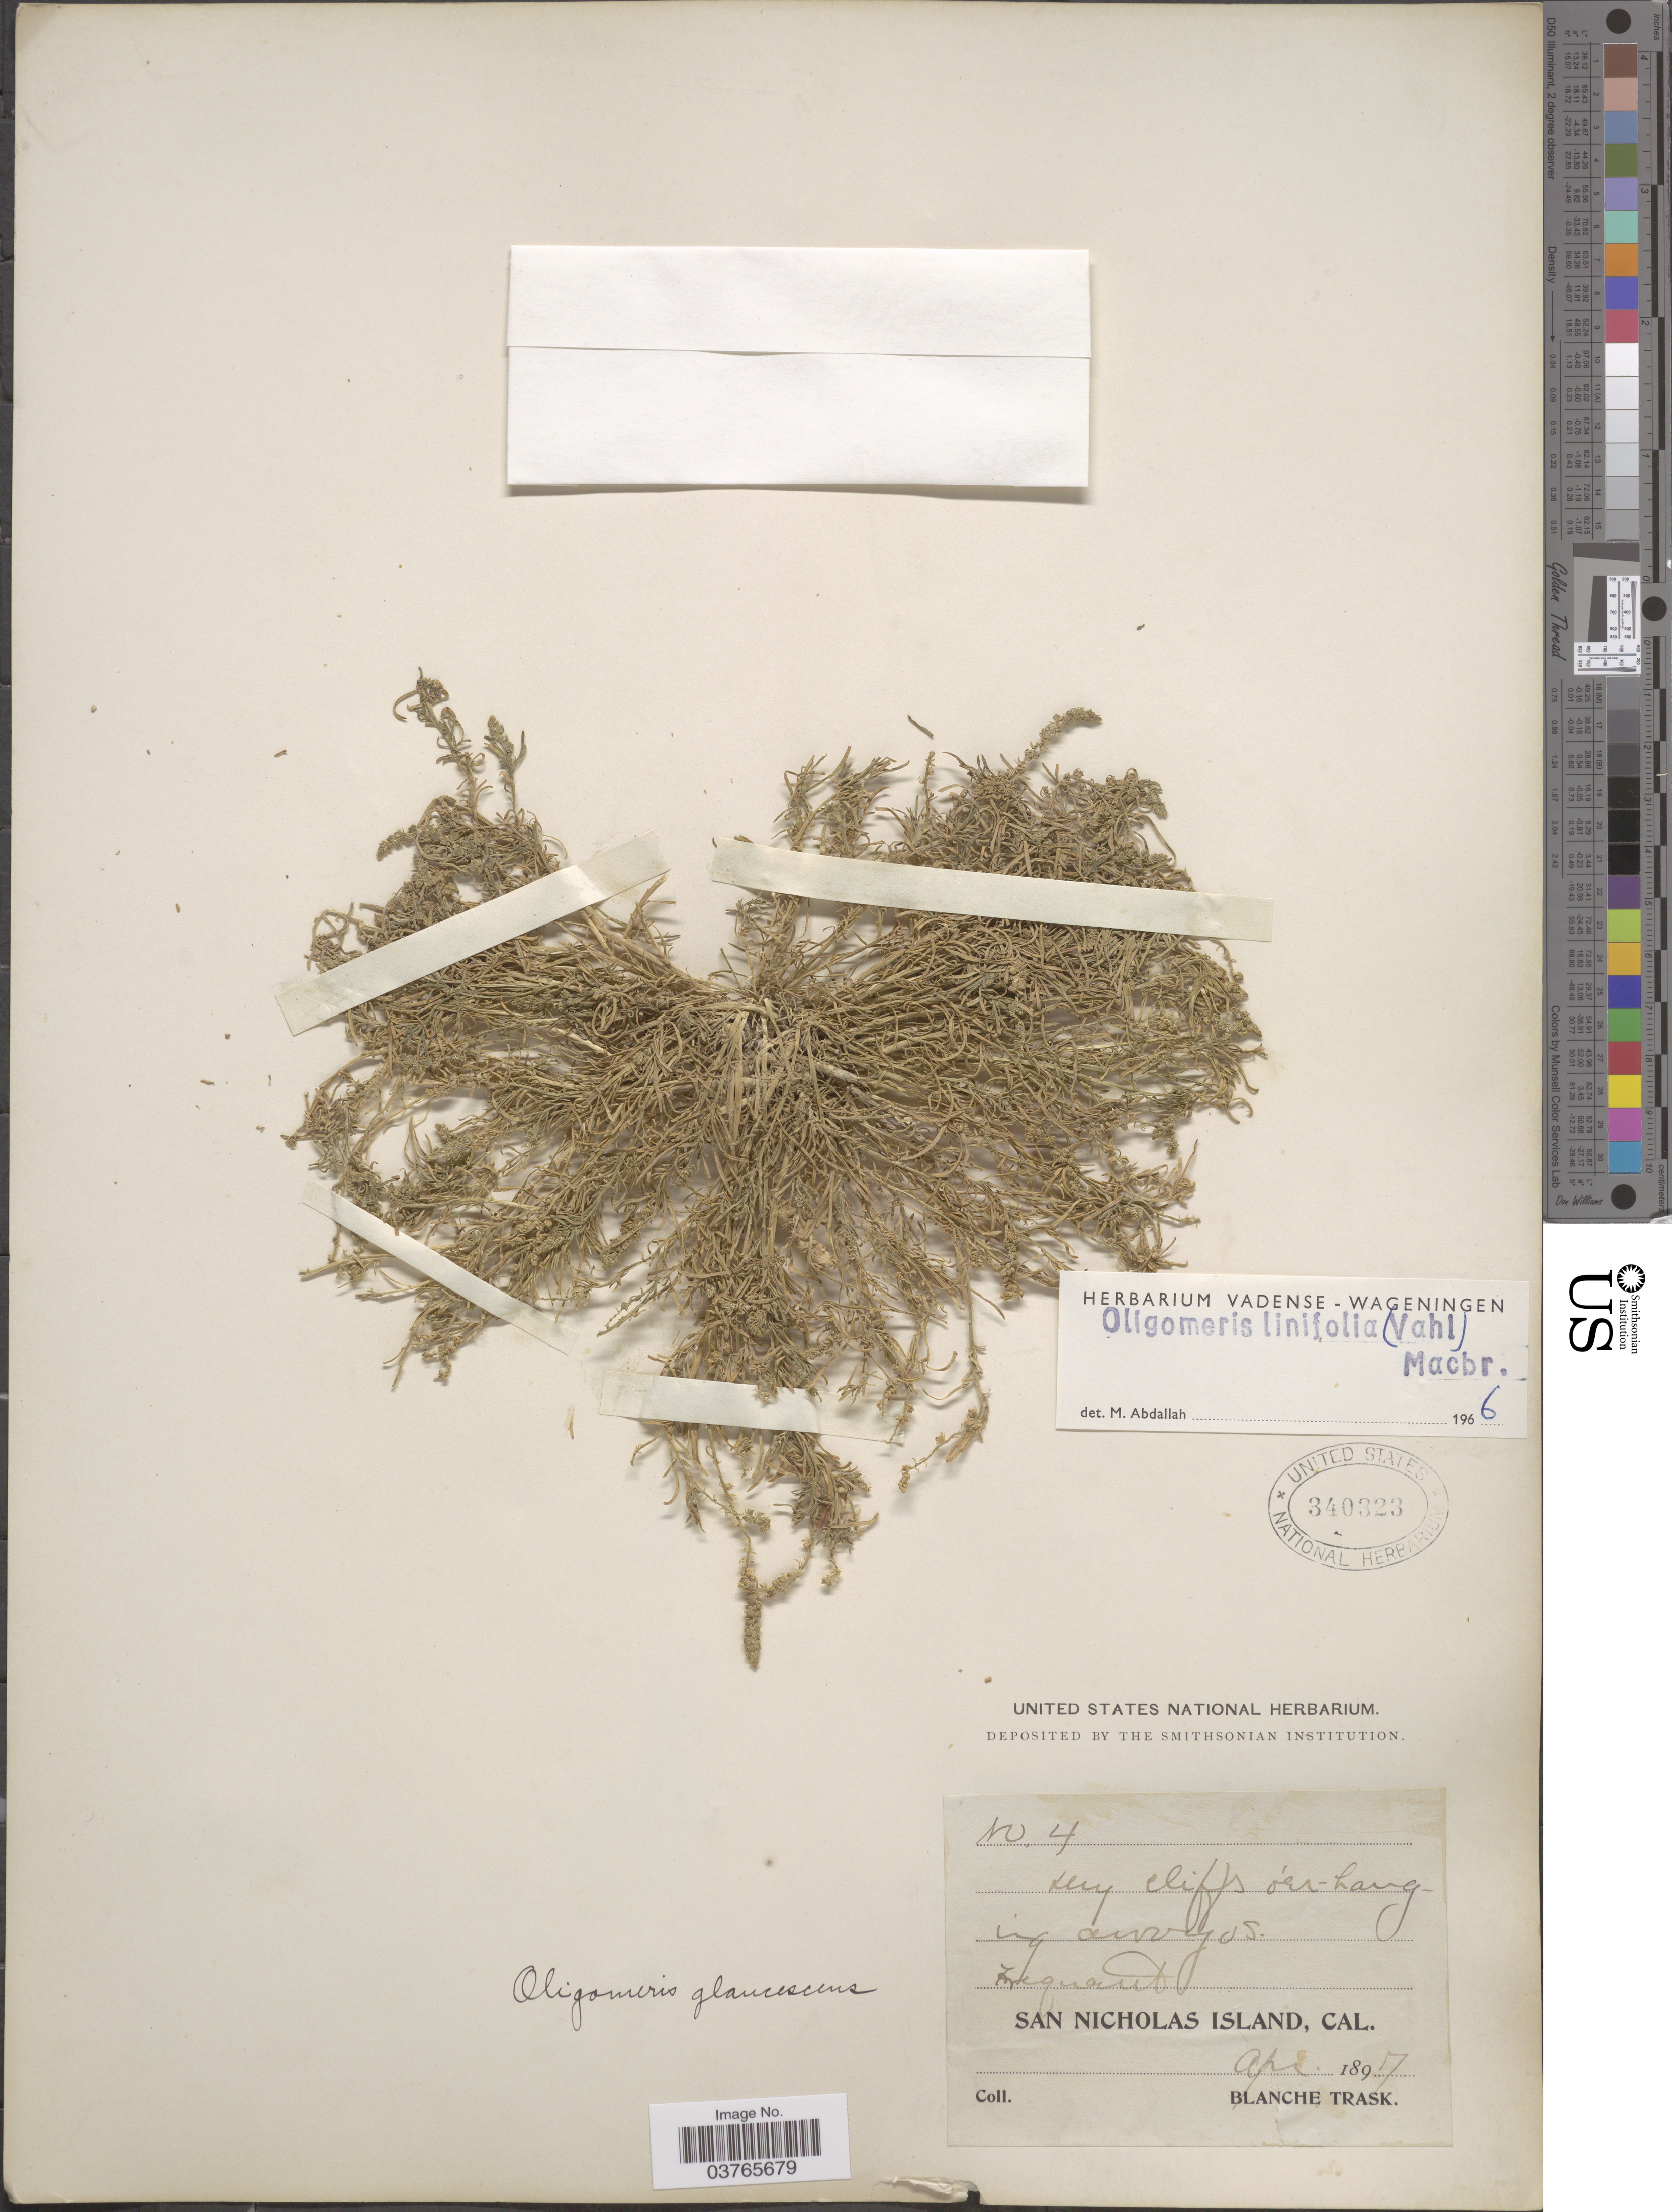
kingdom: Plantae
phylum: Tracheophyta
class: Magnoliopsida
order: Brassicales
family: Resedaceae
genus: Oligomeris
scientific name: Oligomeris linifolia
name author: (Vahl) J.F. Macbr.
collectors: B. Trask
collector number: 4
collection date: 1897-04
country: United States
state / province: California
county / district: Ventura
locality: San Nicholas Island.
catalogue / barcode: US 340323